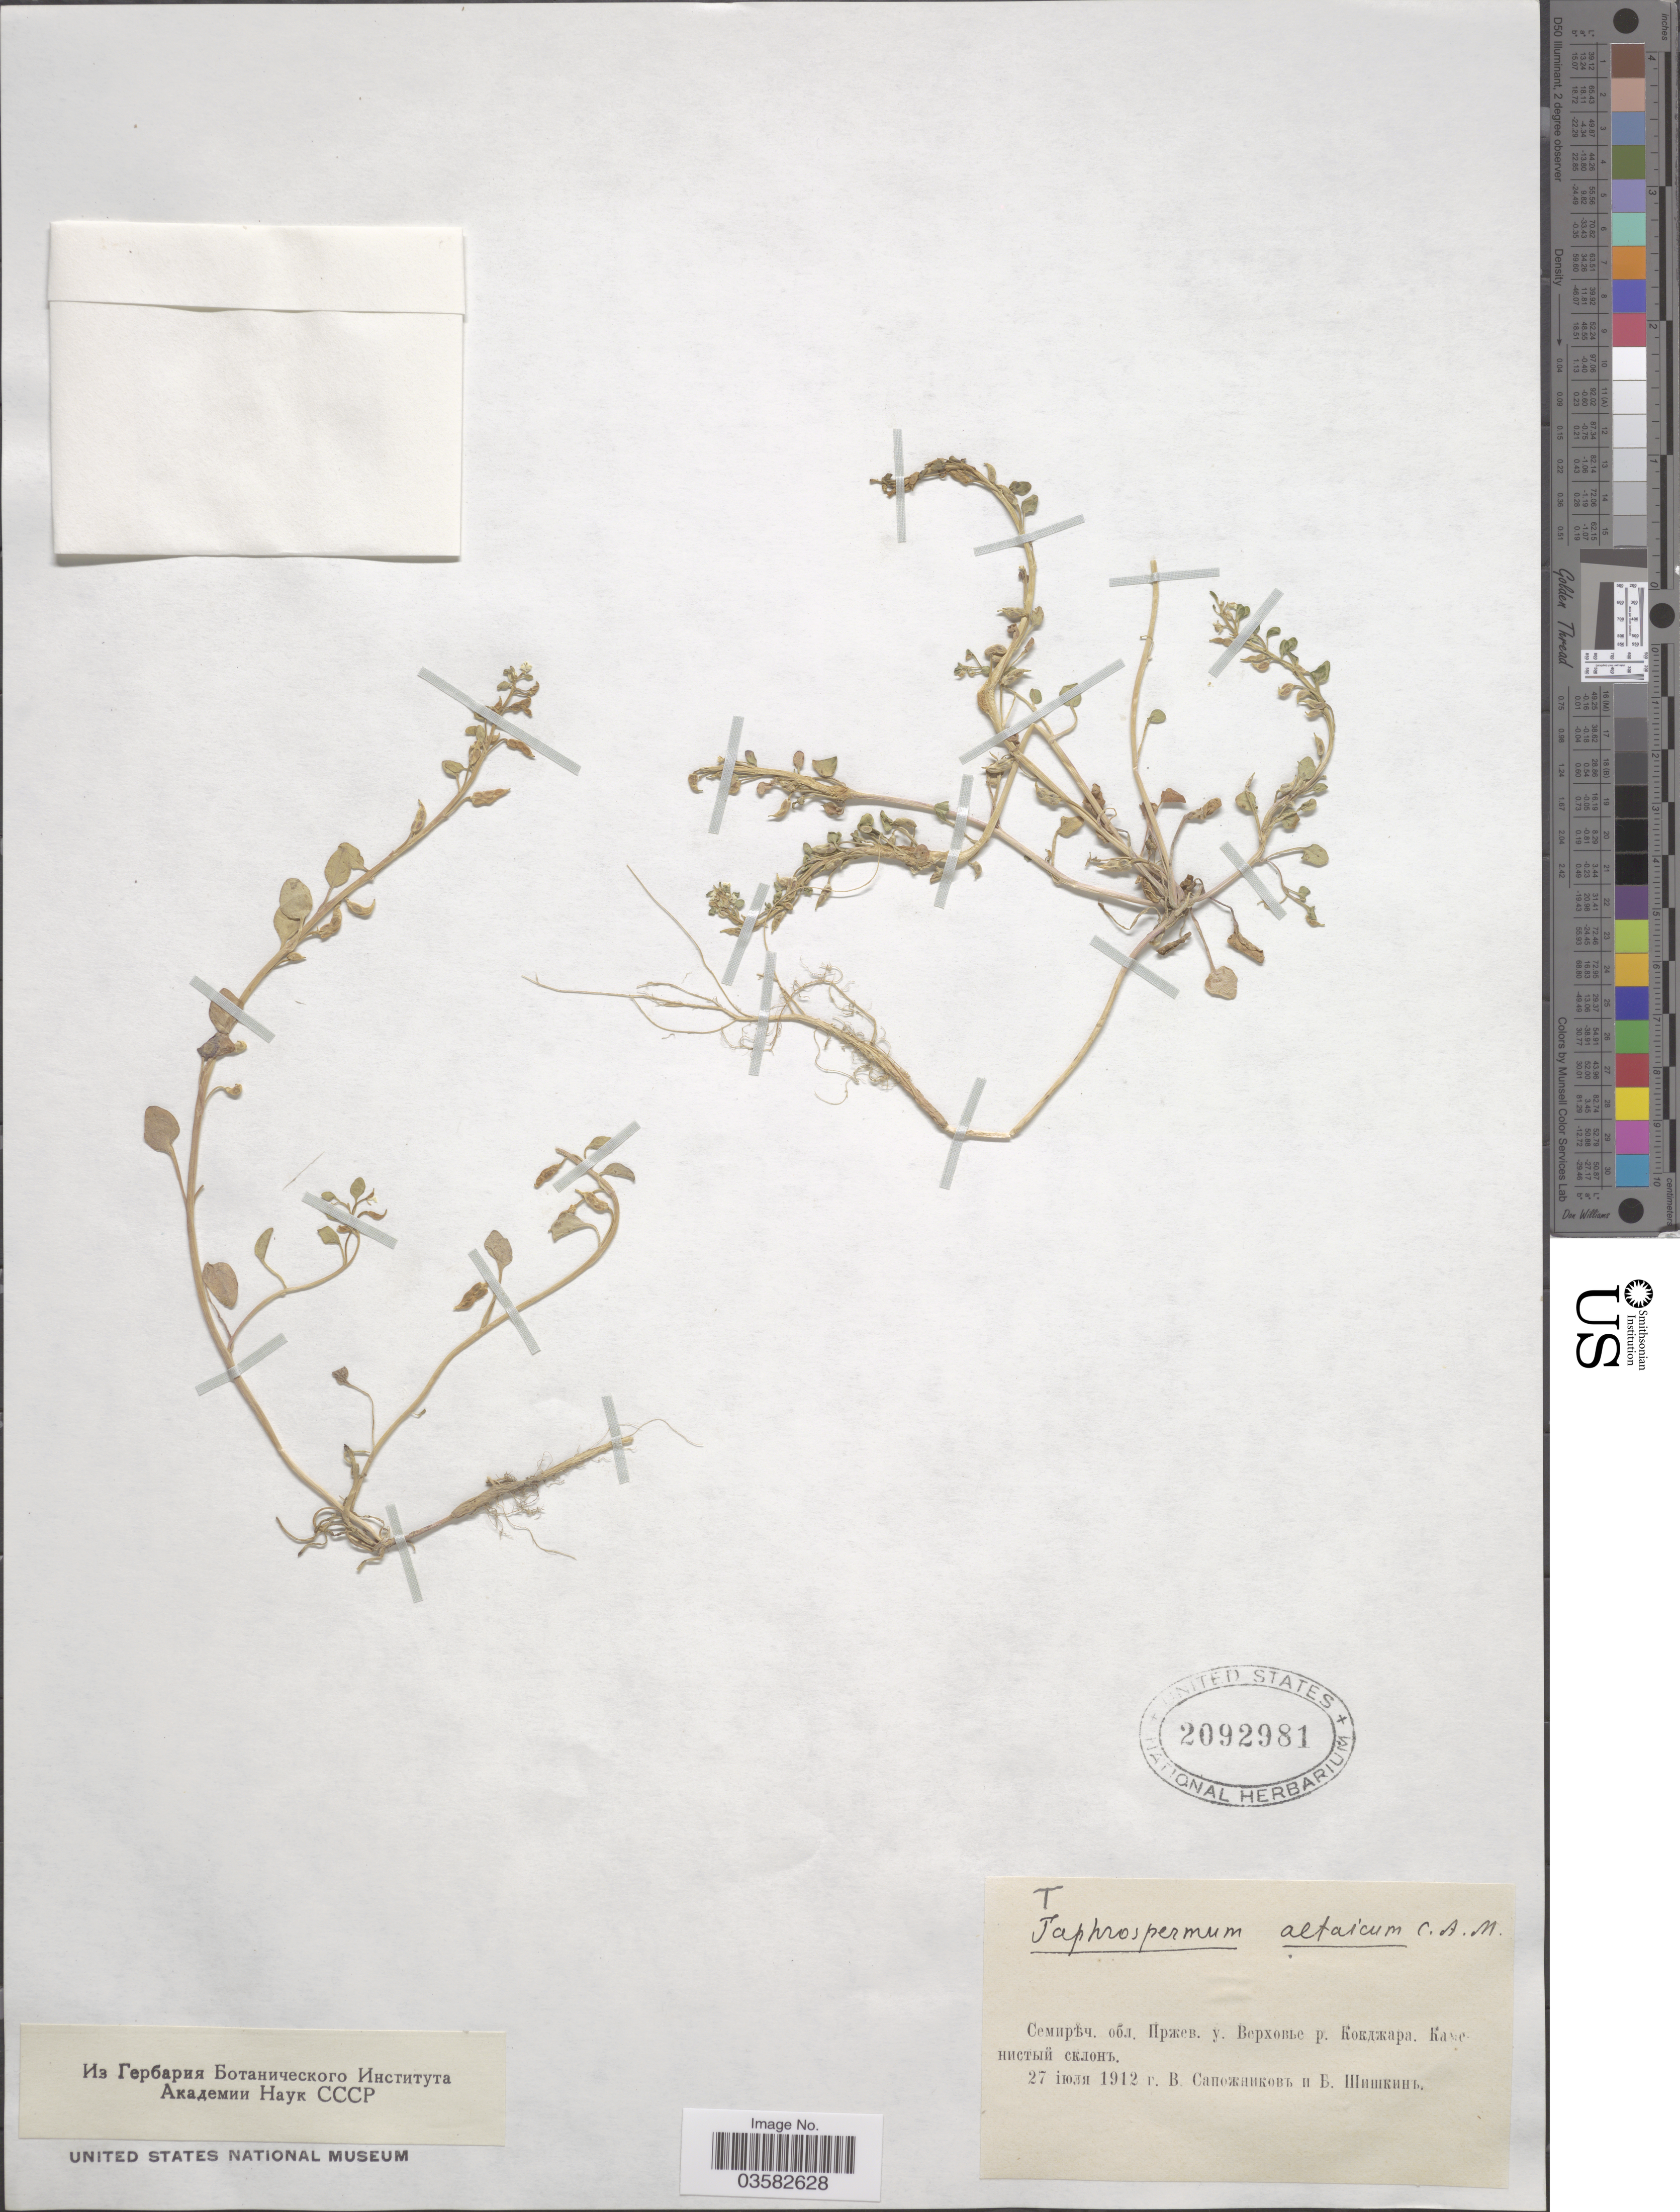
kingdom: Plantae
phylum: Tracheophyta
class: Magnoliopsida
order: Brassicales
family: Brassicaceae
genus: Eutrema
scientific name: Eutrema altaicum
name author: (C.A. Mey.) Al-Shehbaz & Warwick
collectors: V. Saposhnikov & B. Shishkin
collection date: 1912-07-27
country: Kazakhstan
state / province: Almaty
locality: Upper of River Kokdzhara.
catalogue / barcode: US 2092981